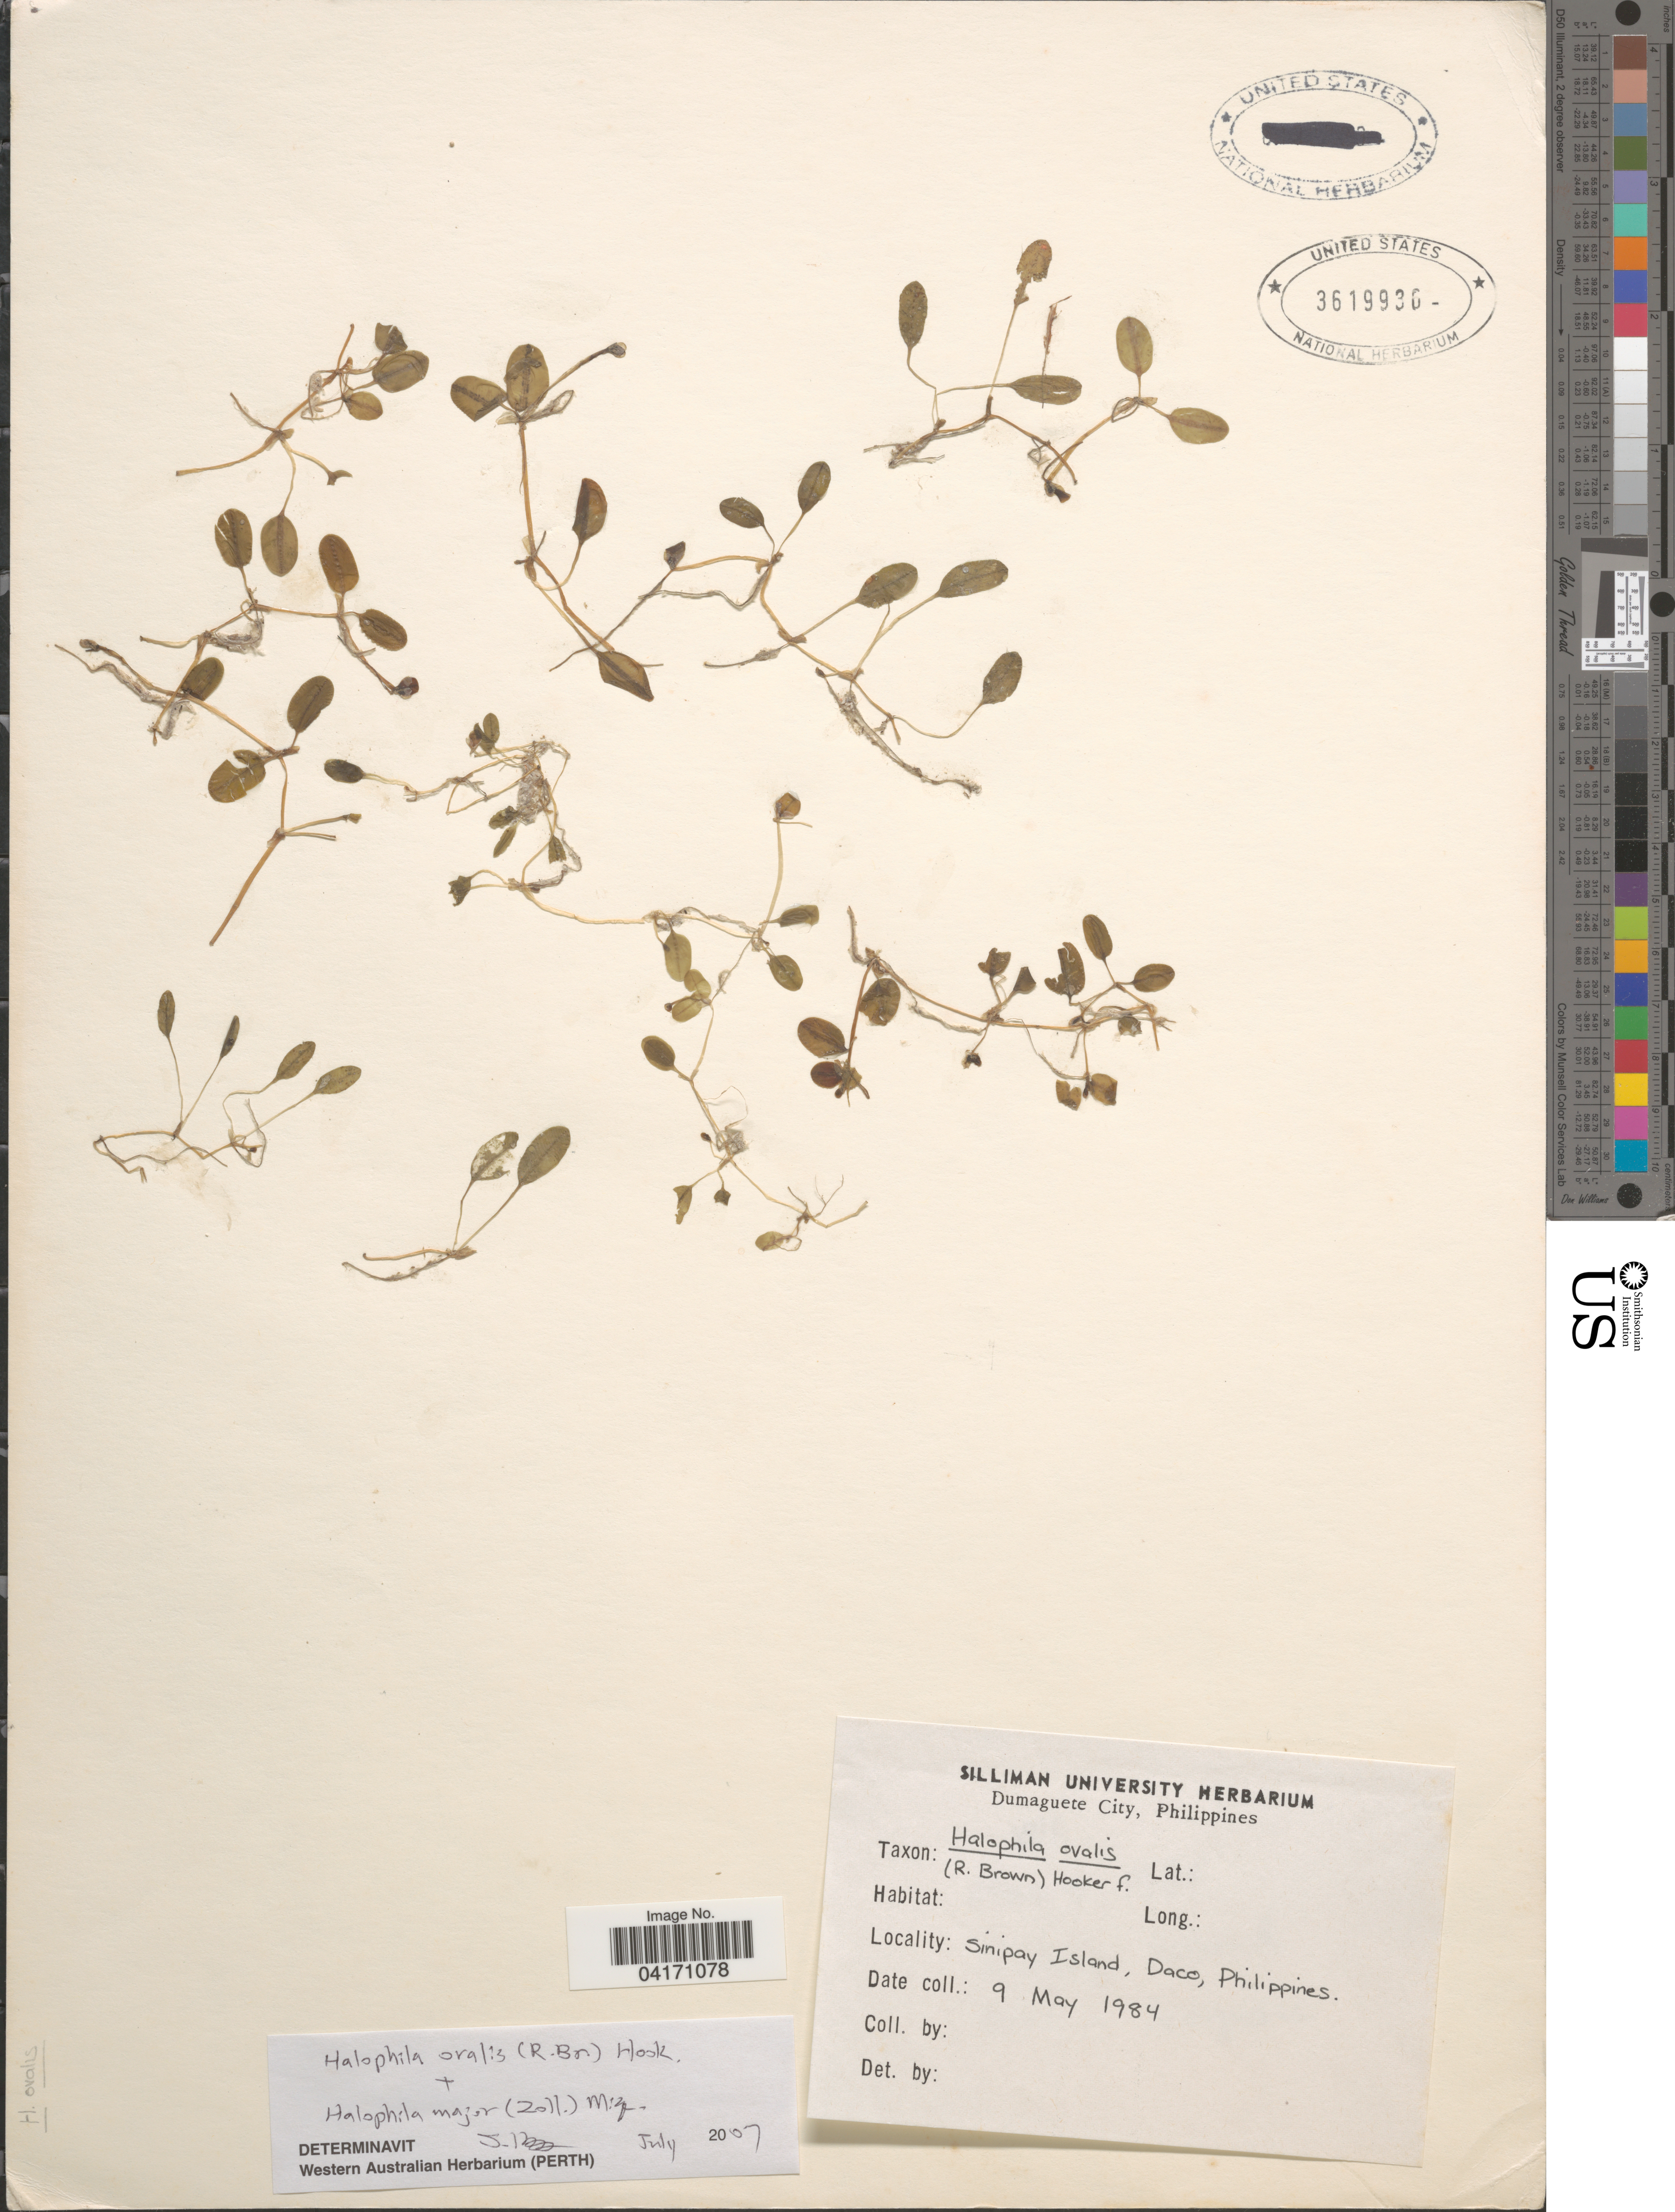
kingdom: Plantae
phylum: Tracheophyta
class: Liliopsida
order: Alismatales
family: Hydrocharitaceae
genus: Halophila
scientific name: Halophila ovalis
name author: (R. Br.) Hook. f.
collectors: Ex herb. Silliman University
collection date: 1984-05-09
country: Philippines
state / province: Zamboanga Peninsula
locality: Sinipay Island, Daco.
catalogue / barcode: US 3619936